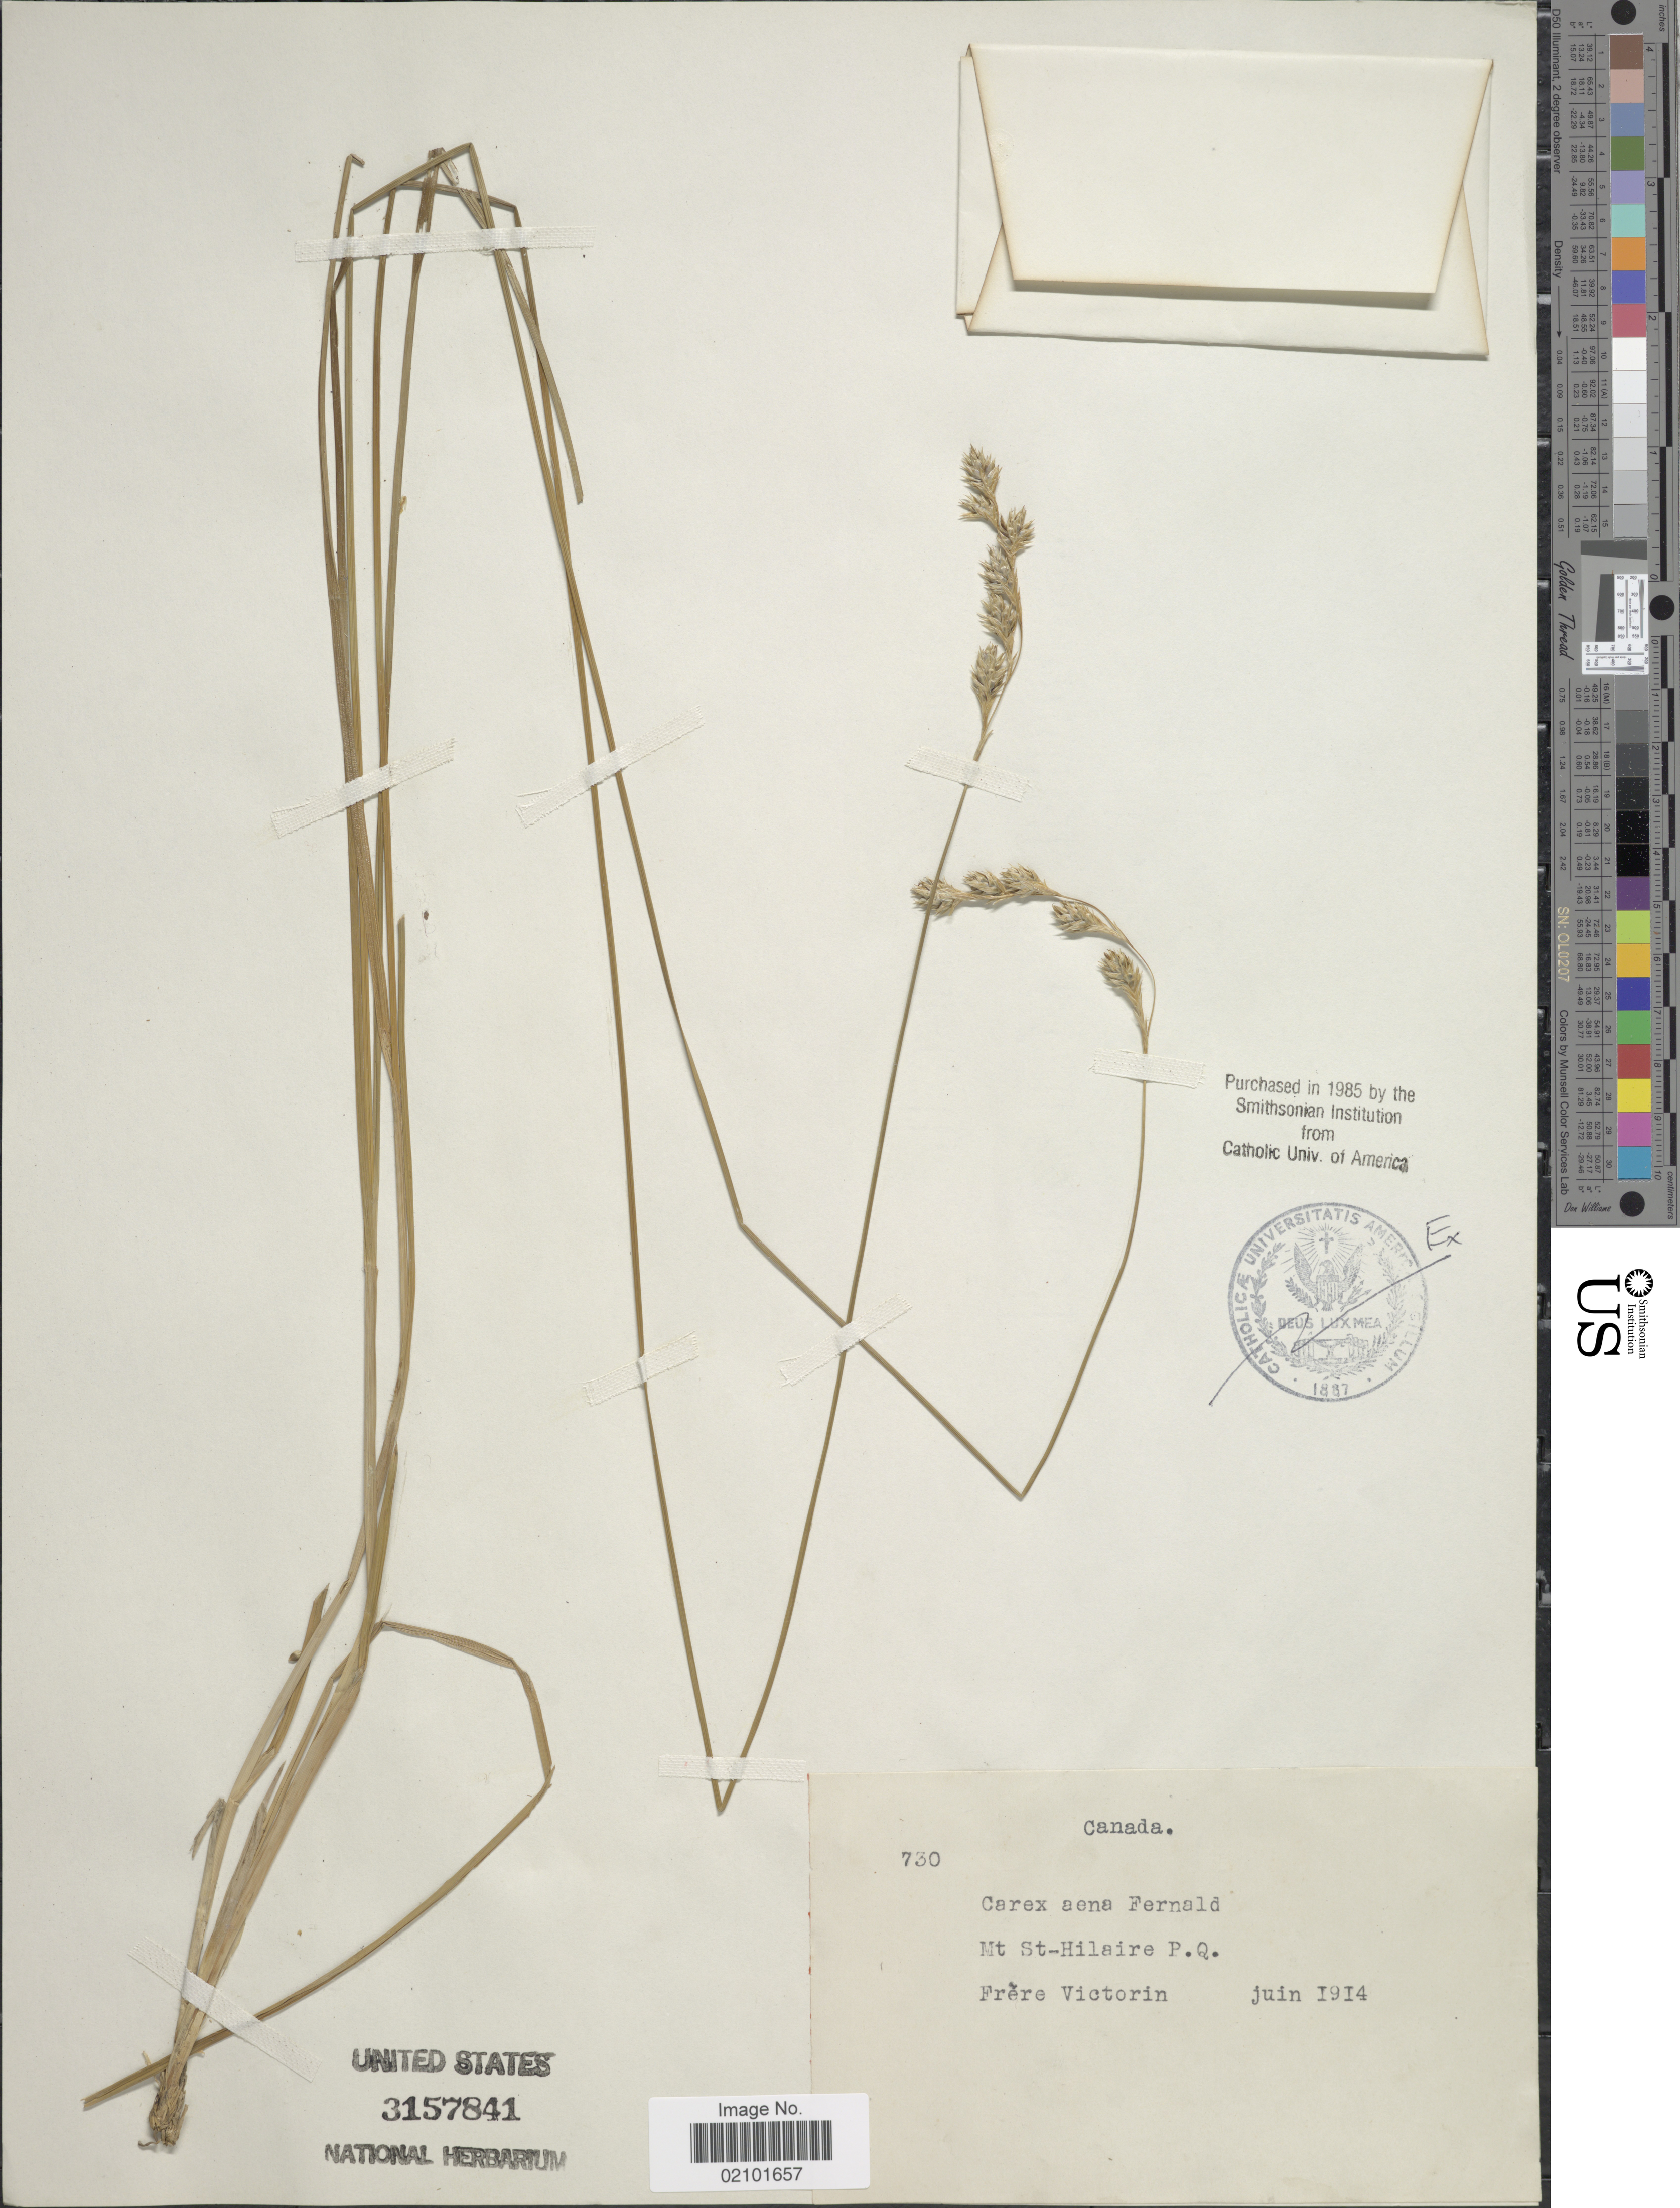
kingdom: Plantae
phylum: Tracheophyta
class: Liliopsida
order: Poales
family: Cyperaceae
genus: Carex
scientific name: Carex foenea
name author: Willd.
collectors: B. Victorin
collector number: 730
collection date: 1914-06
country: Canada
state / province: Quebec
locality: Mt St-Hilaire P.Q.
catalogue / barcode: US 3157841